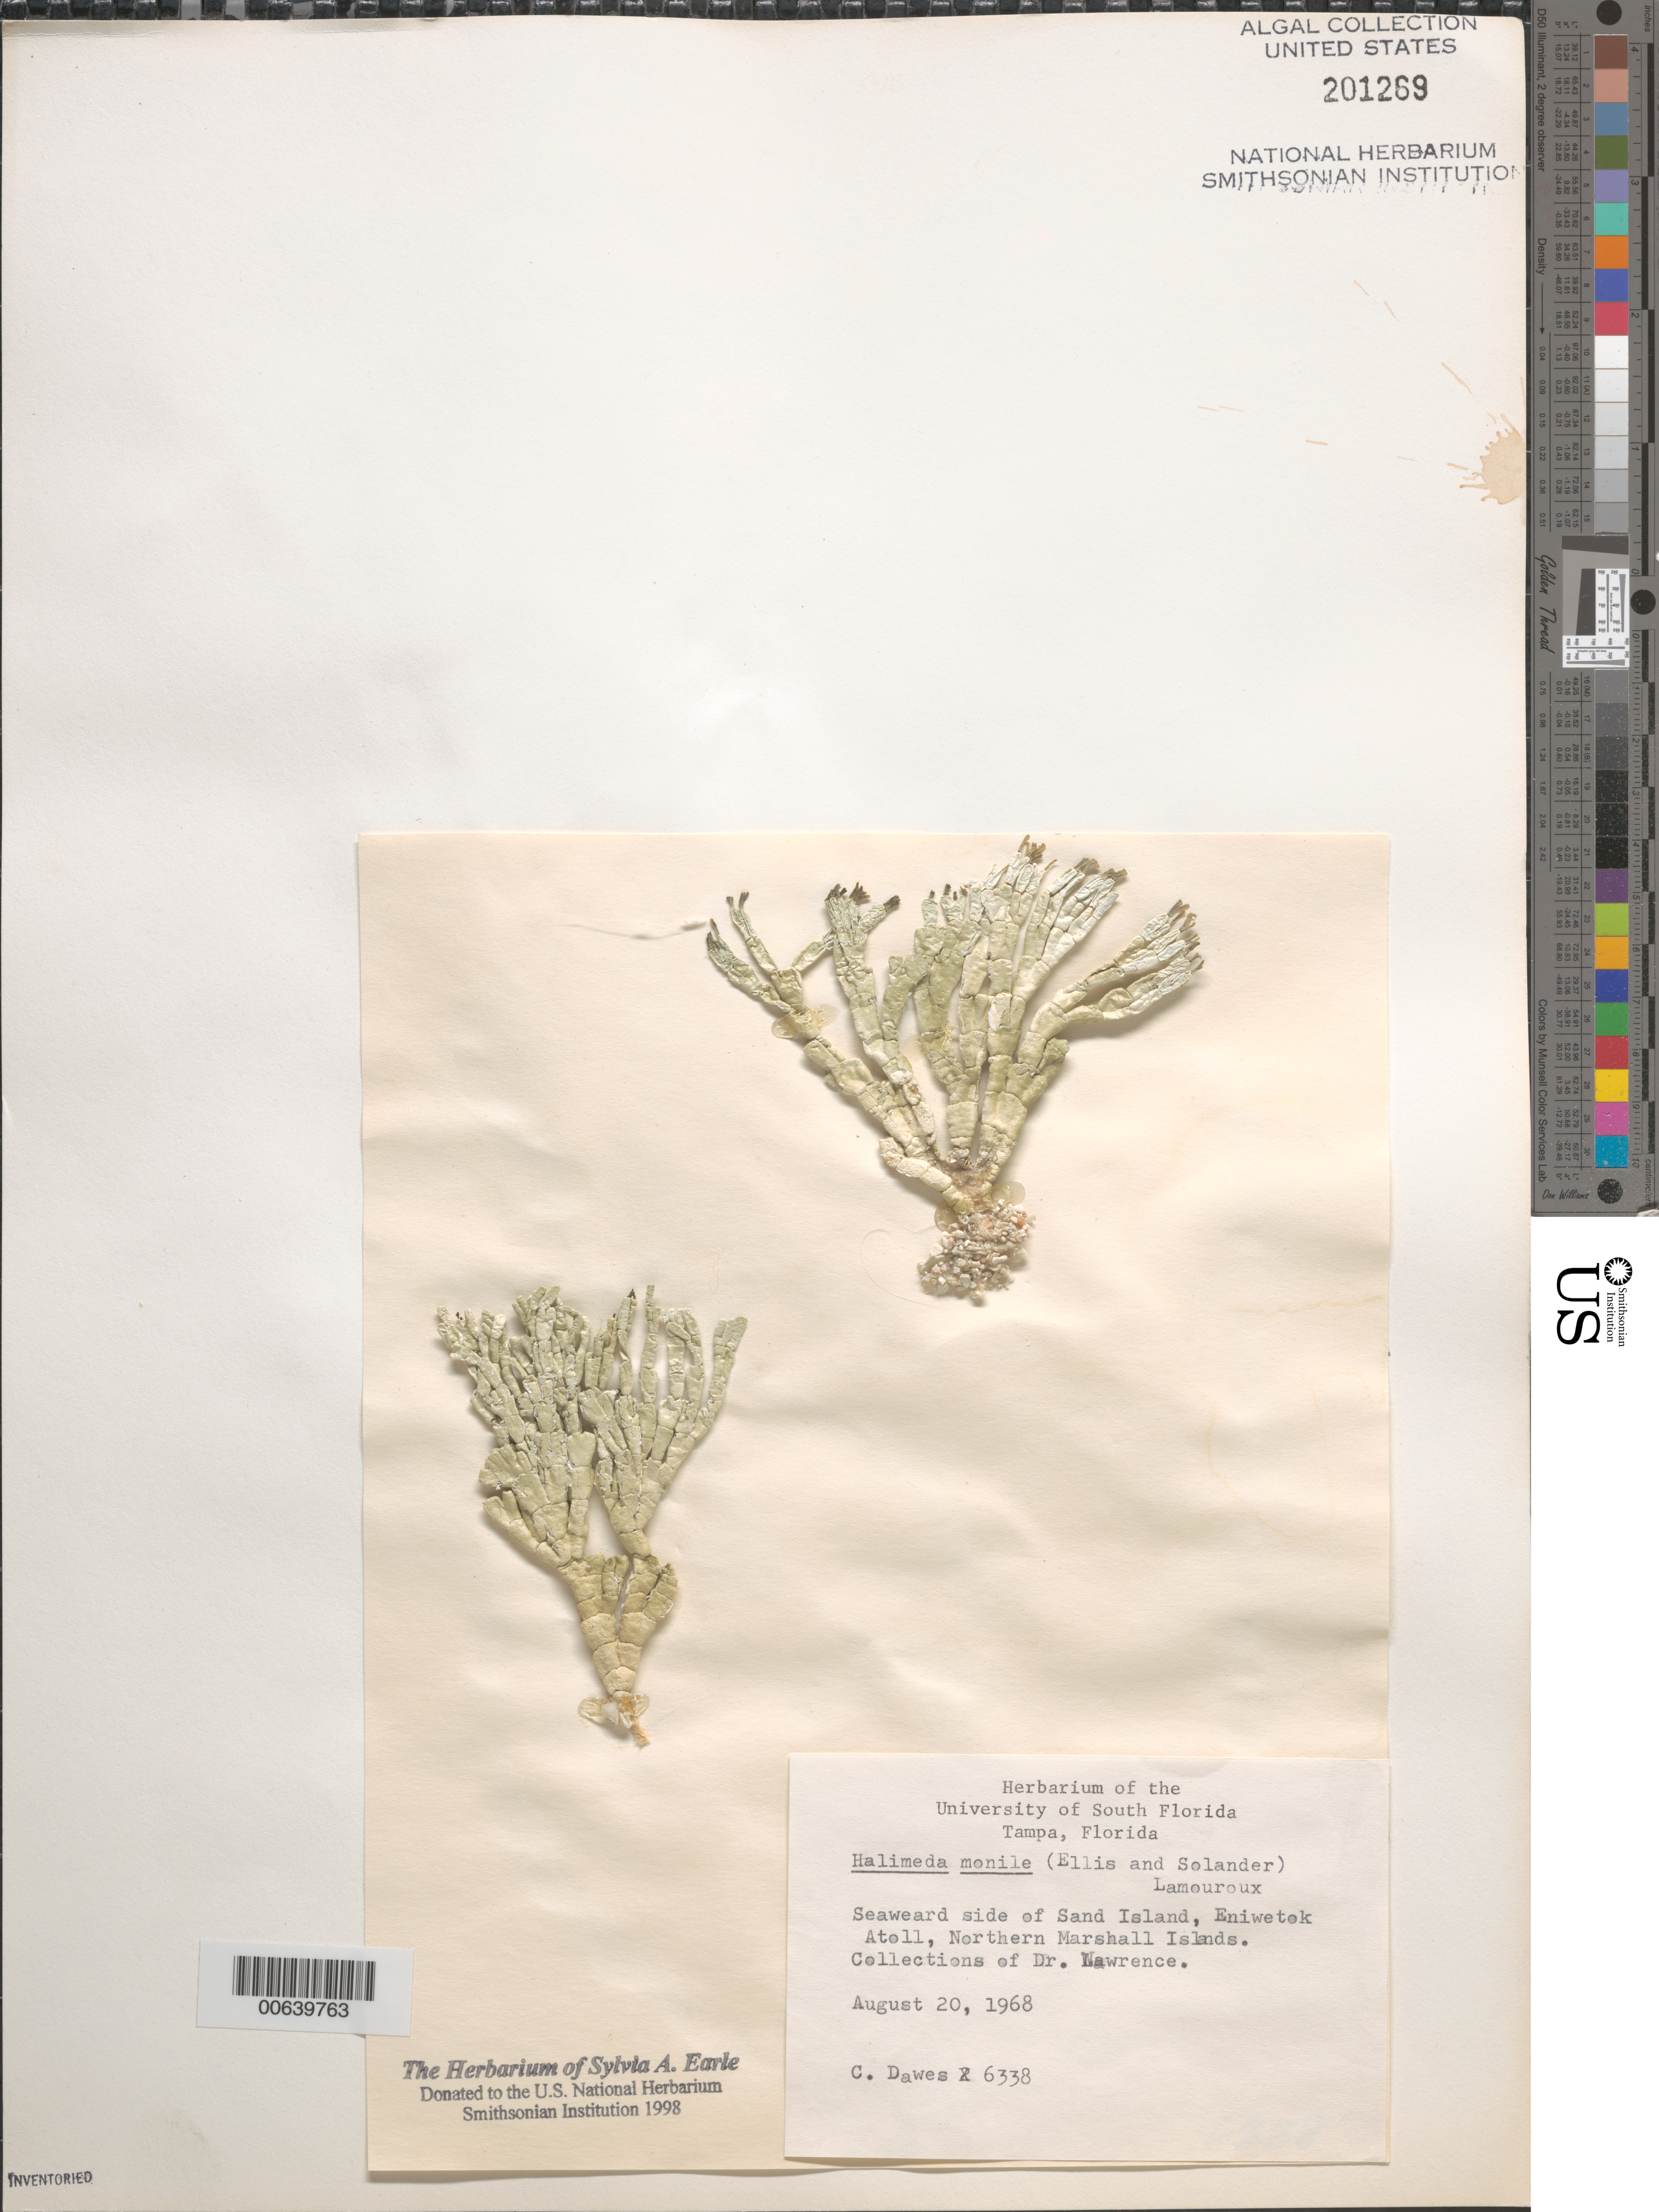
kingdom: Plantae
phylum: Chlorophyta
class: Ulvophyceae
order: Bryopsidales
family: Halimedaceae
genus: Halimeda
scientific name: Halimeda monile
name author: (J. Ellis & Sol.) J.V.Lamouroux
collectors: C. Dawes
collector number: Cjd 6338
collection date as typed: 20 Aug 1968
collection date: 1968-08-20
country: Marshall Islands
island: Ralik Chain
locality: Sand Islet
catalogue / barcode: US 201269